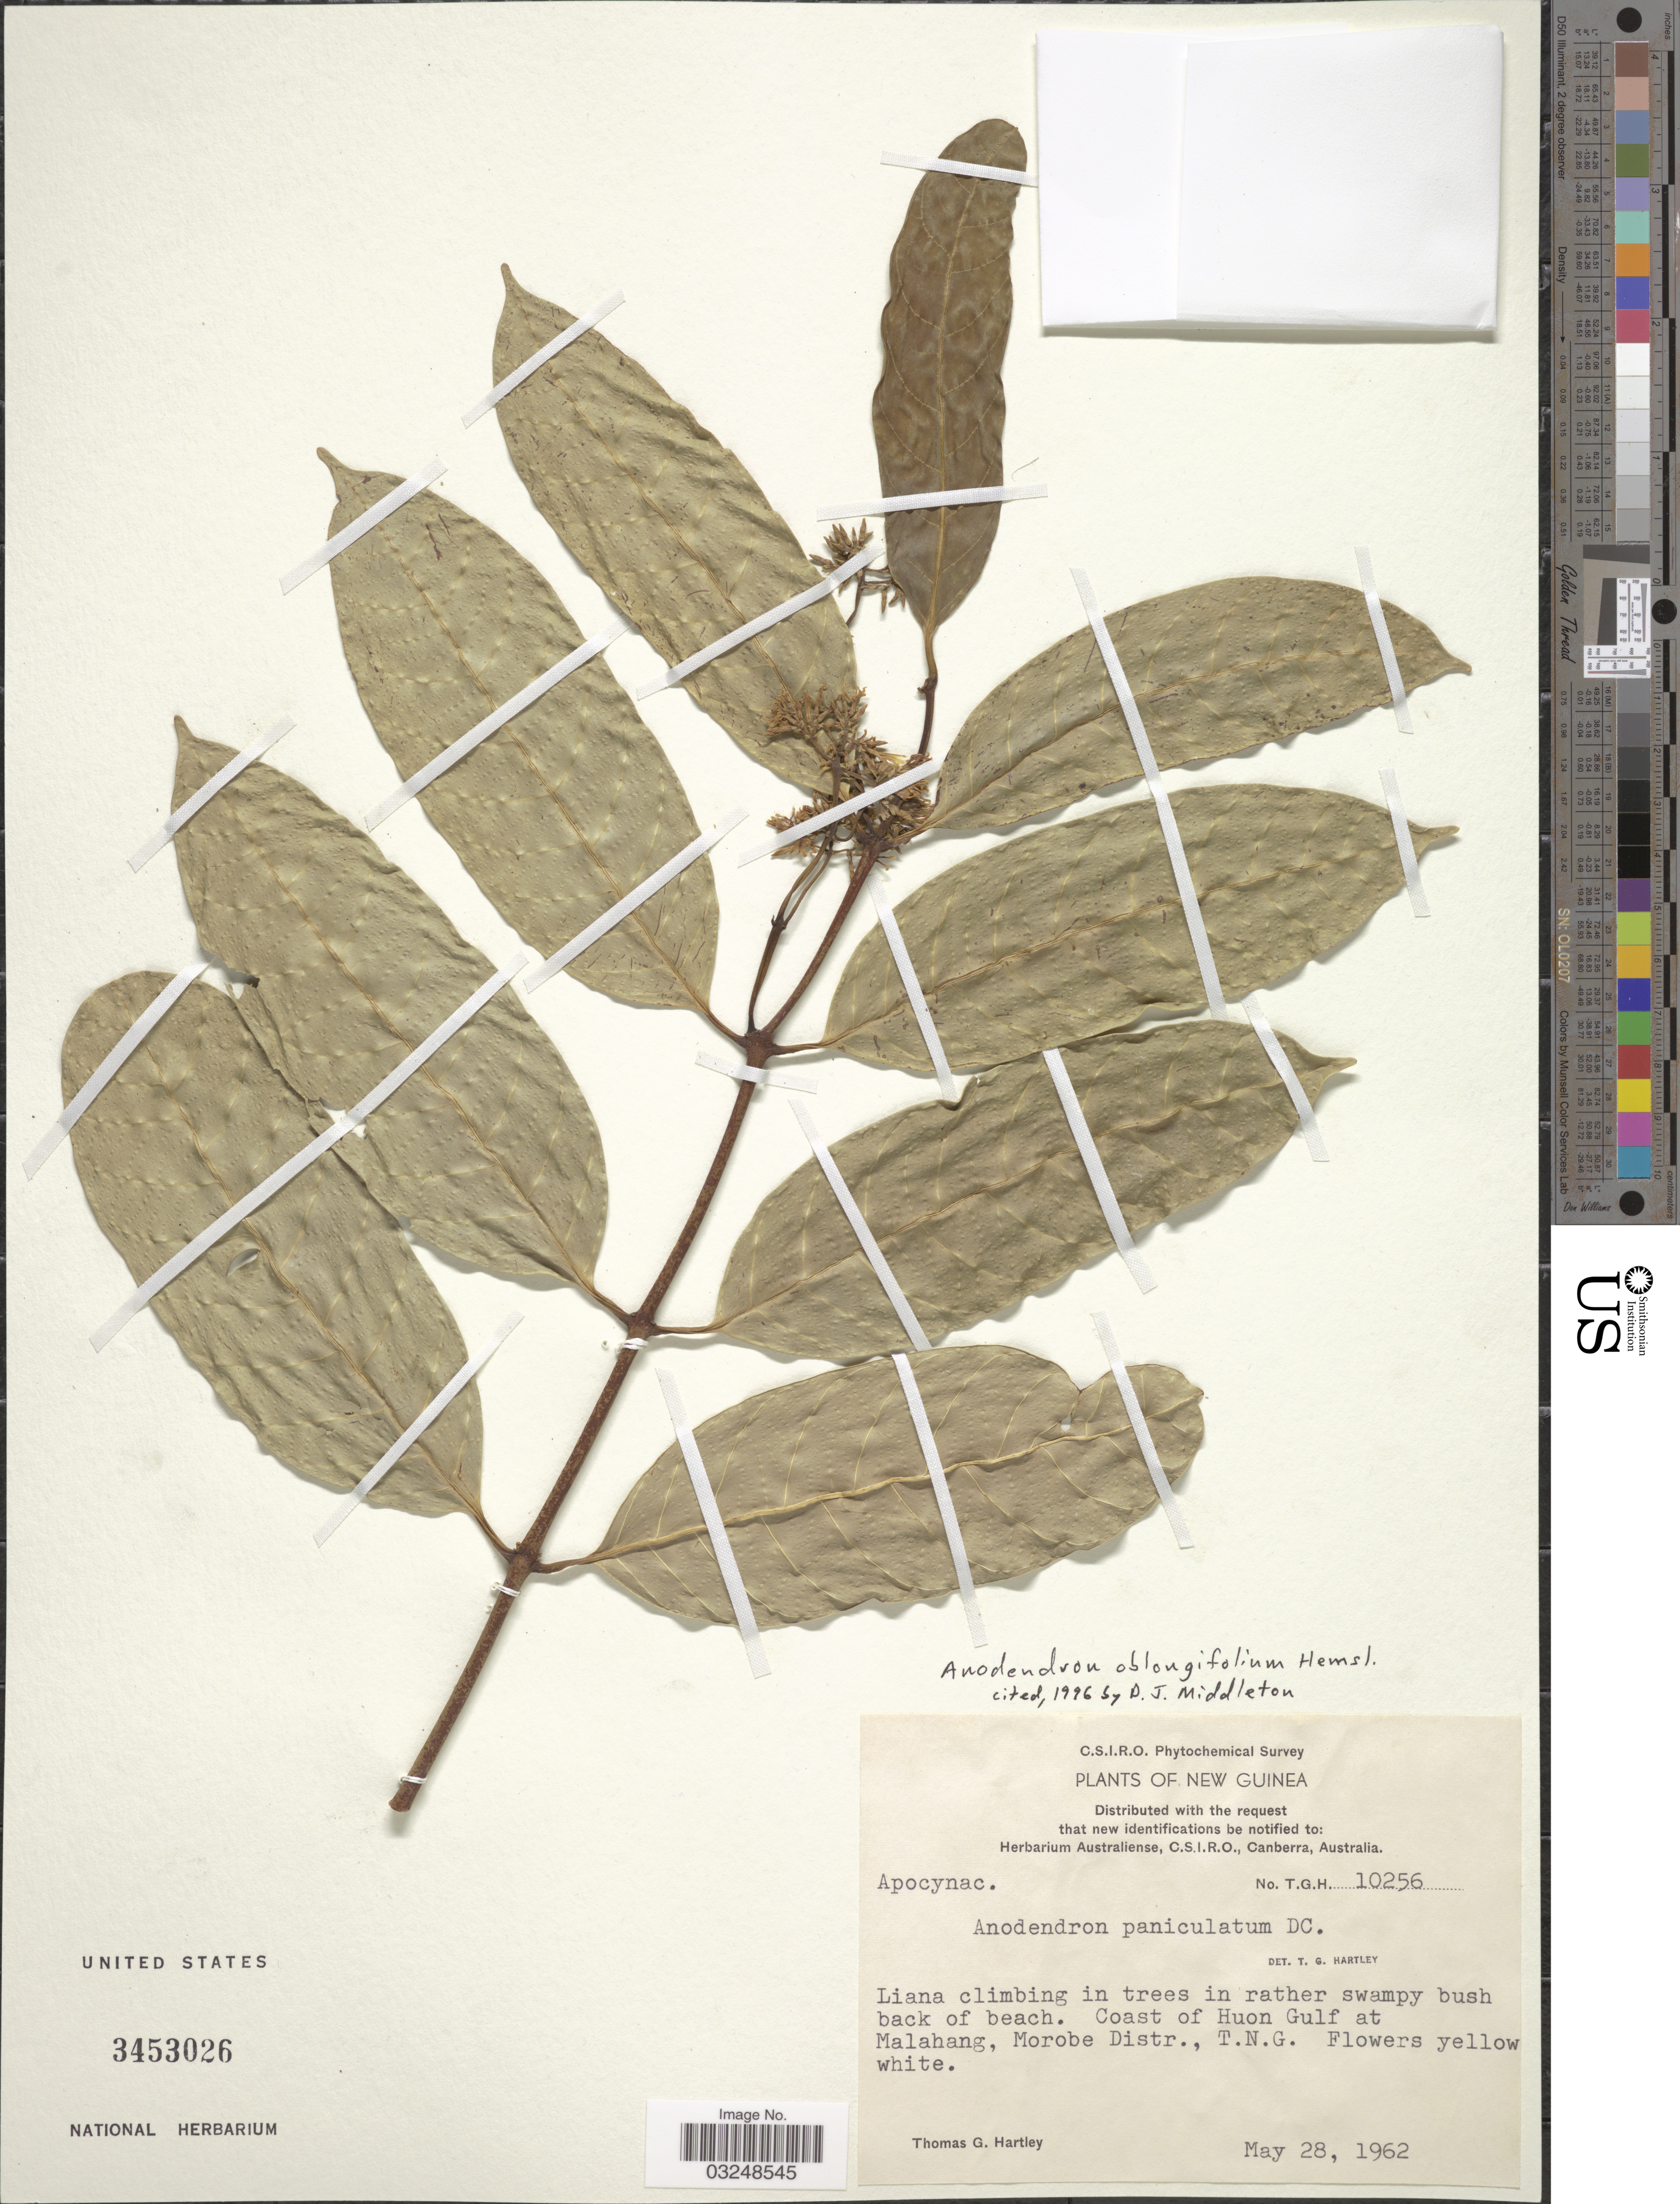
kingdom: Plantae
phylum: Tracheophyta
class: Magnoliopsida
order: Gentianales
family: Apocynaceae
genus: Anodendron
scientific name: Anodendron oblongifolium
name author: Hemsl.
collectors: T. G. Hartley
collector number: T.G.H. 10256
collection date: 1962-05-28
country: Papua New Guinea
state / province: Morobe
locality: New Guinea, Coast of Huon Gulf at Malahang, Morobe Distr., T.N.G.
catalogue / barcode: US 3453026